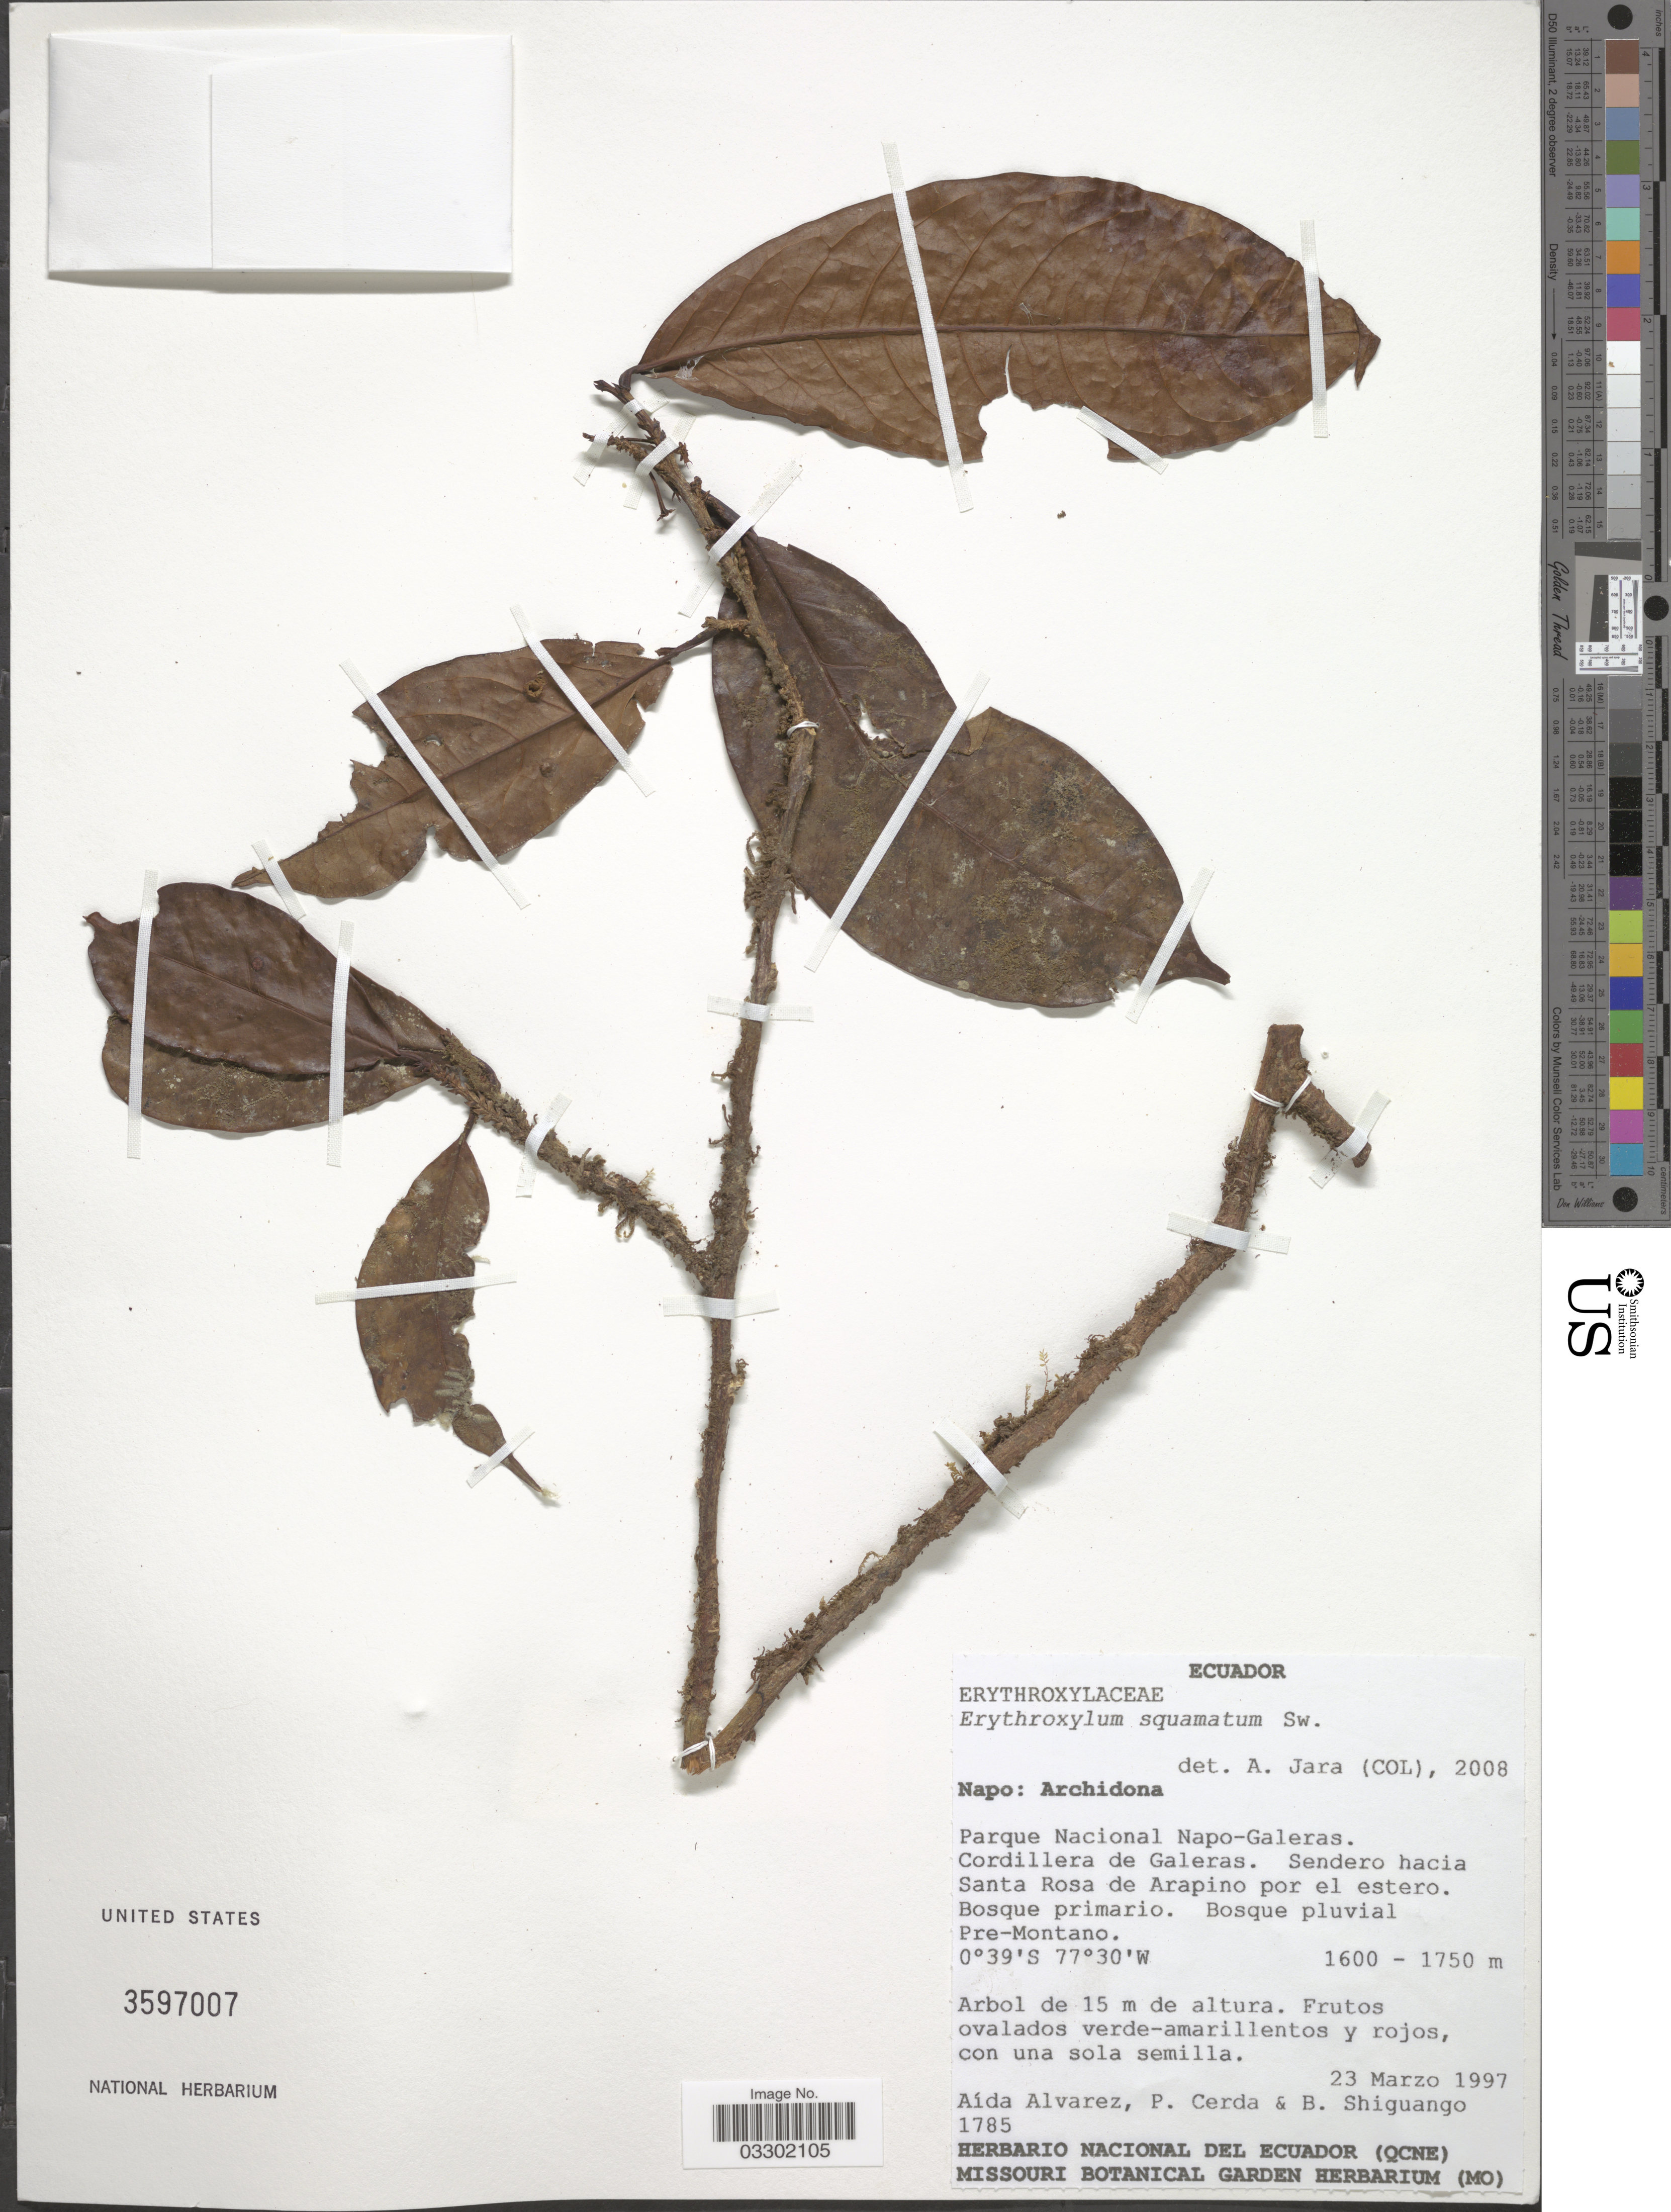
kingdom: Plantae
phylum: Tracheophyta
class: Magnoliopsida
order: Malpighiales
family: Erythroxylaceae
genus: Erythroxylum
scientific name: Erythroxylum squamatum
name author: Sw.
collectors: A. Alvarez, P. Cerda & B. Shiguango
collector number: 1785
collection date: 1997-03-23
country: Ecuador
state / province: Napo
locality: Archidona, Parque Nacional Napo-Galeras. Cordillera de Galeras. Sendero hacia Santa Rosa de Arapino por el estero.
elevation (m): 1600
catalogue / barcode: US 3597007